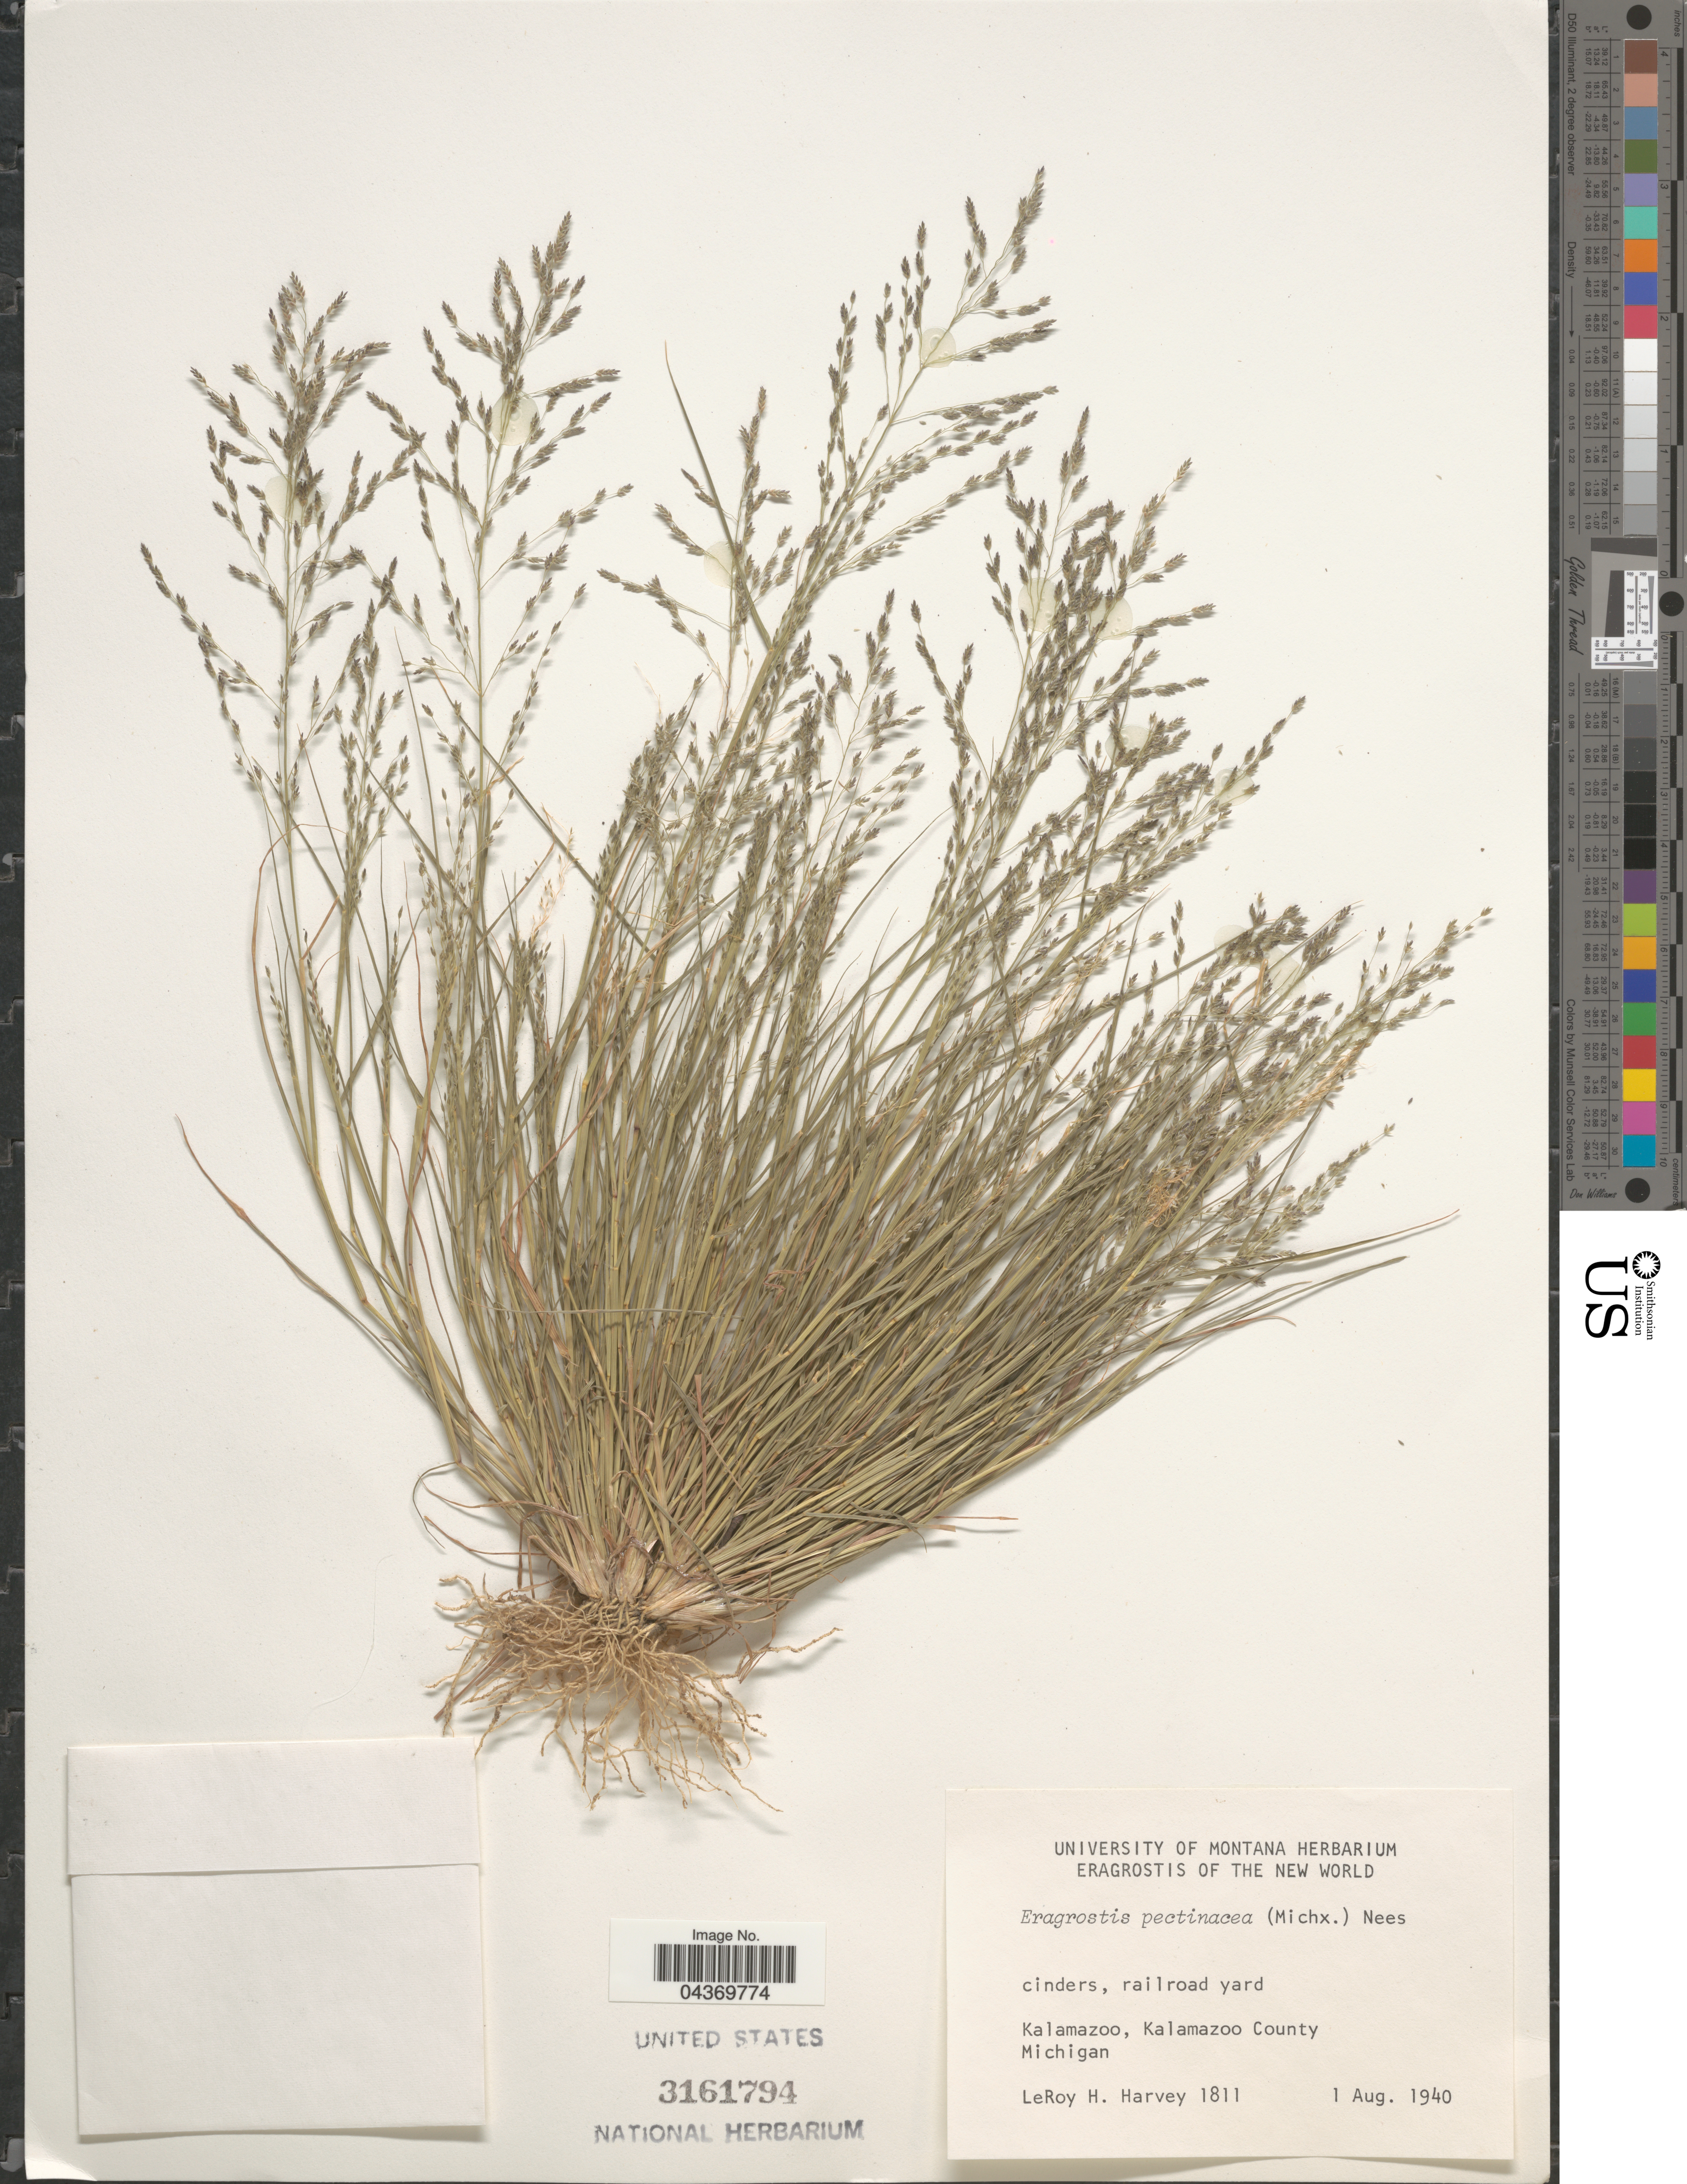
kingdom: Plantae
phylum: Tracheophyta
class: Liliopsida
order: Poales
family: Poaceae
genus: Eragrostis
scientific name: Eragrostis pectinacea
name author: (Michx.) Nees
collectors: L. H. Harvey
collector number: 1811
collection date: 1940-08-01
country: United States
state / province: Michigan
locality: Cinders, railroad yard. Kalamazoo, Kalamazoo County.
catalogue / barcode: US 3161794